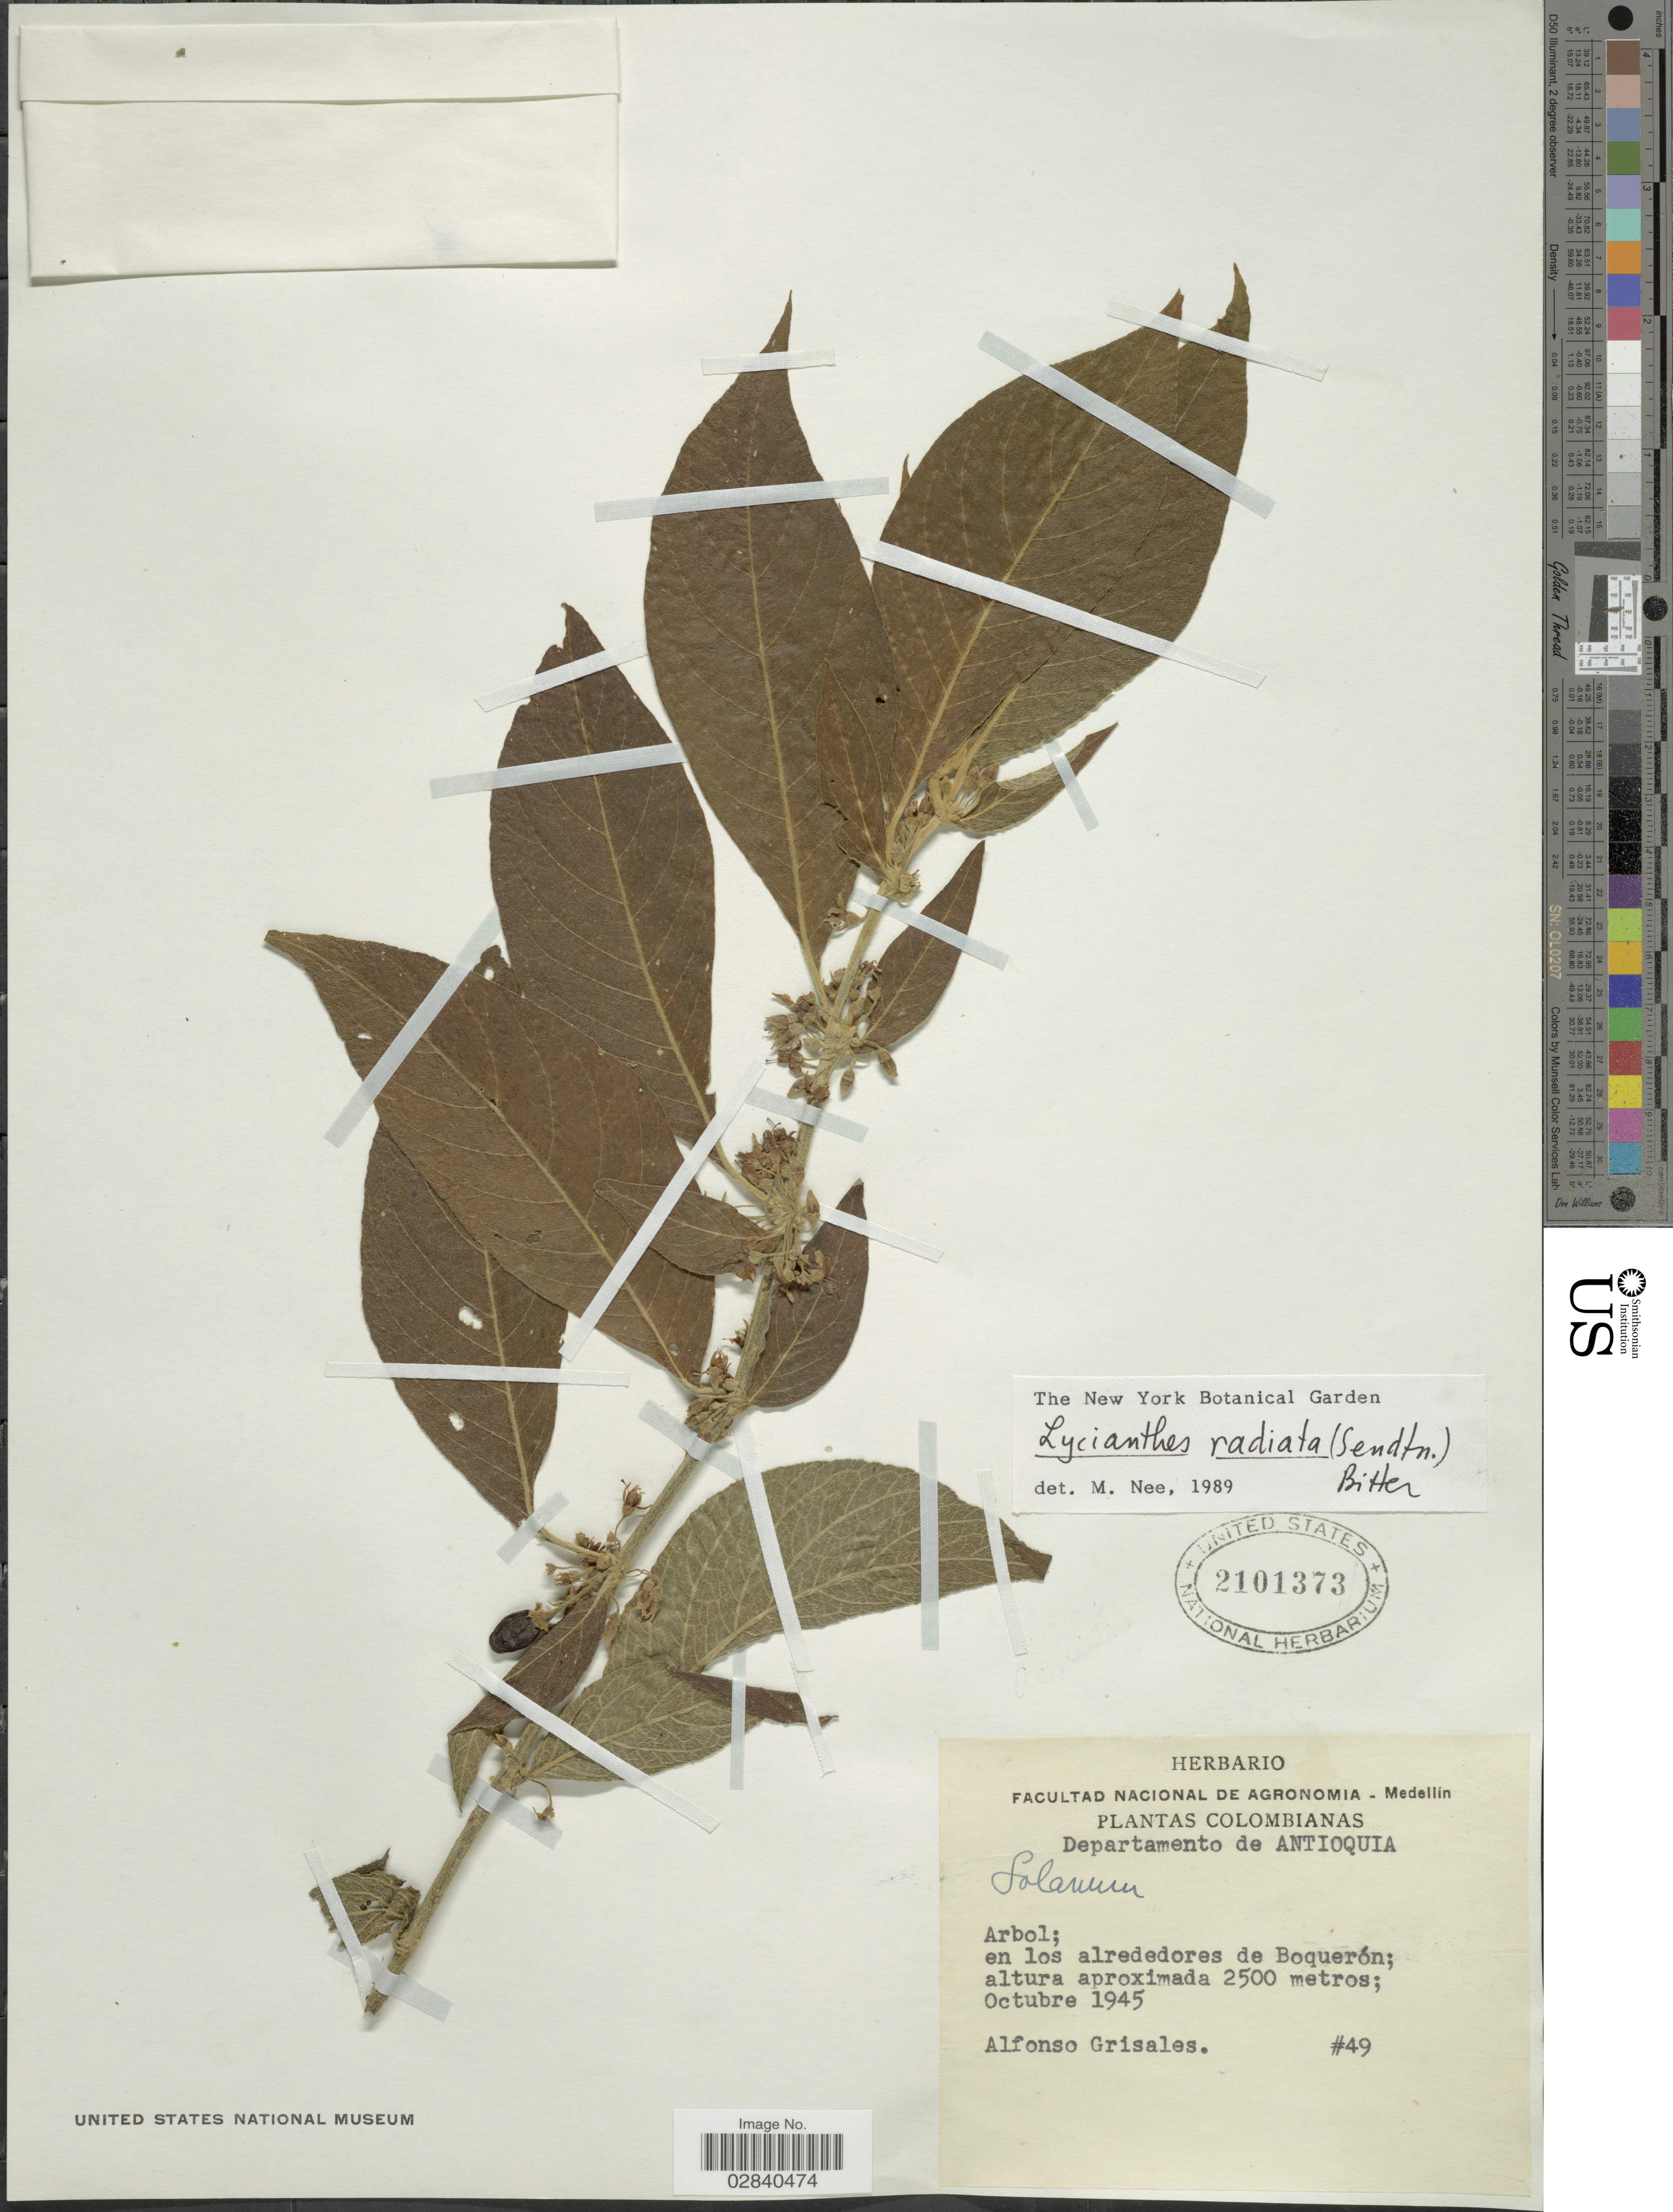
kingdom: Plantae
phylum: Tracheophyta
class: Magnoliopsida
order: Solanales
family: Solanaceae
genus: Lycianthes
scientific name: Lycianthes radiata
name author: (Sendtn.) Bitter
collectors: A. Grisales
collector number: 49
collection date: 1945-10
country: Colombia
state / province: Antioquia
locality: Departamento de Antioquia, en los alrededores de Boquerón.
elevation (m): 2500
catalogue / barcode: US 2101373